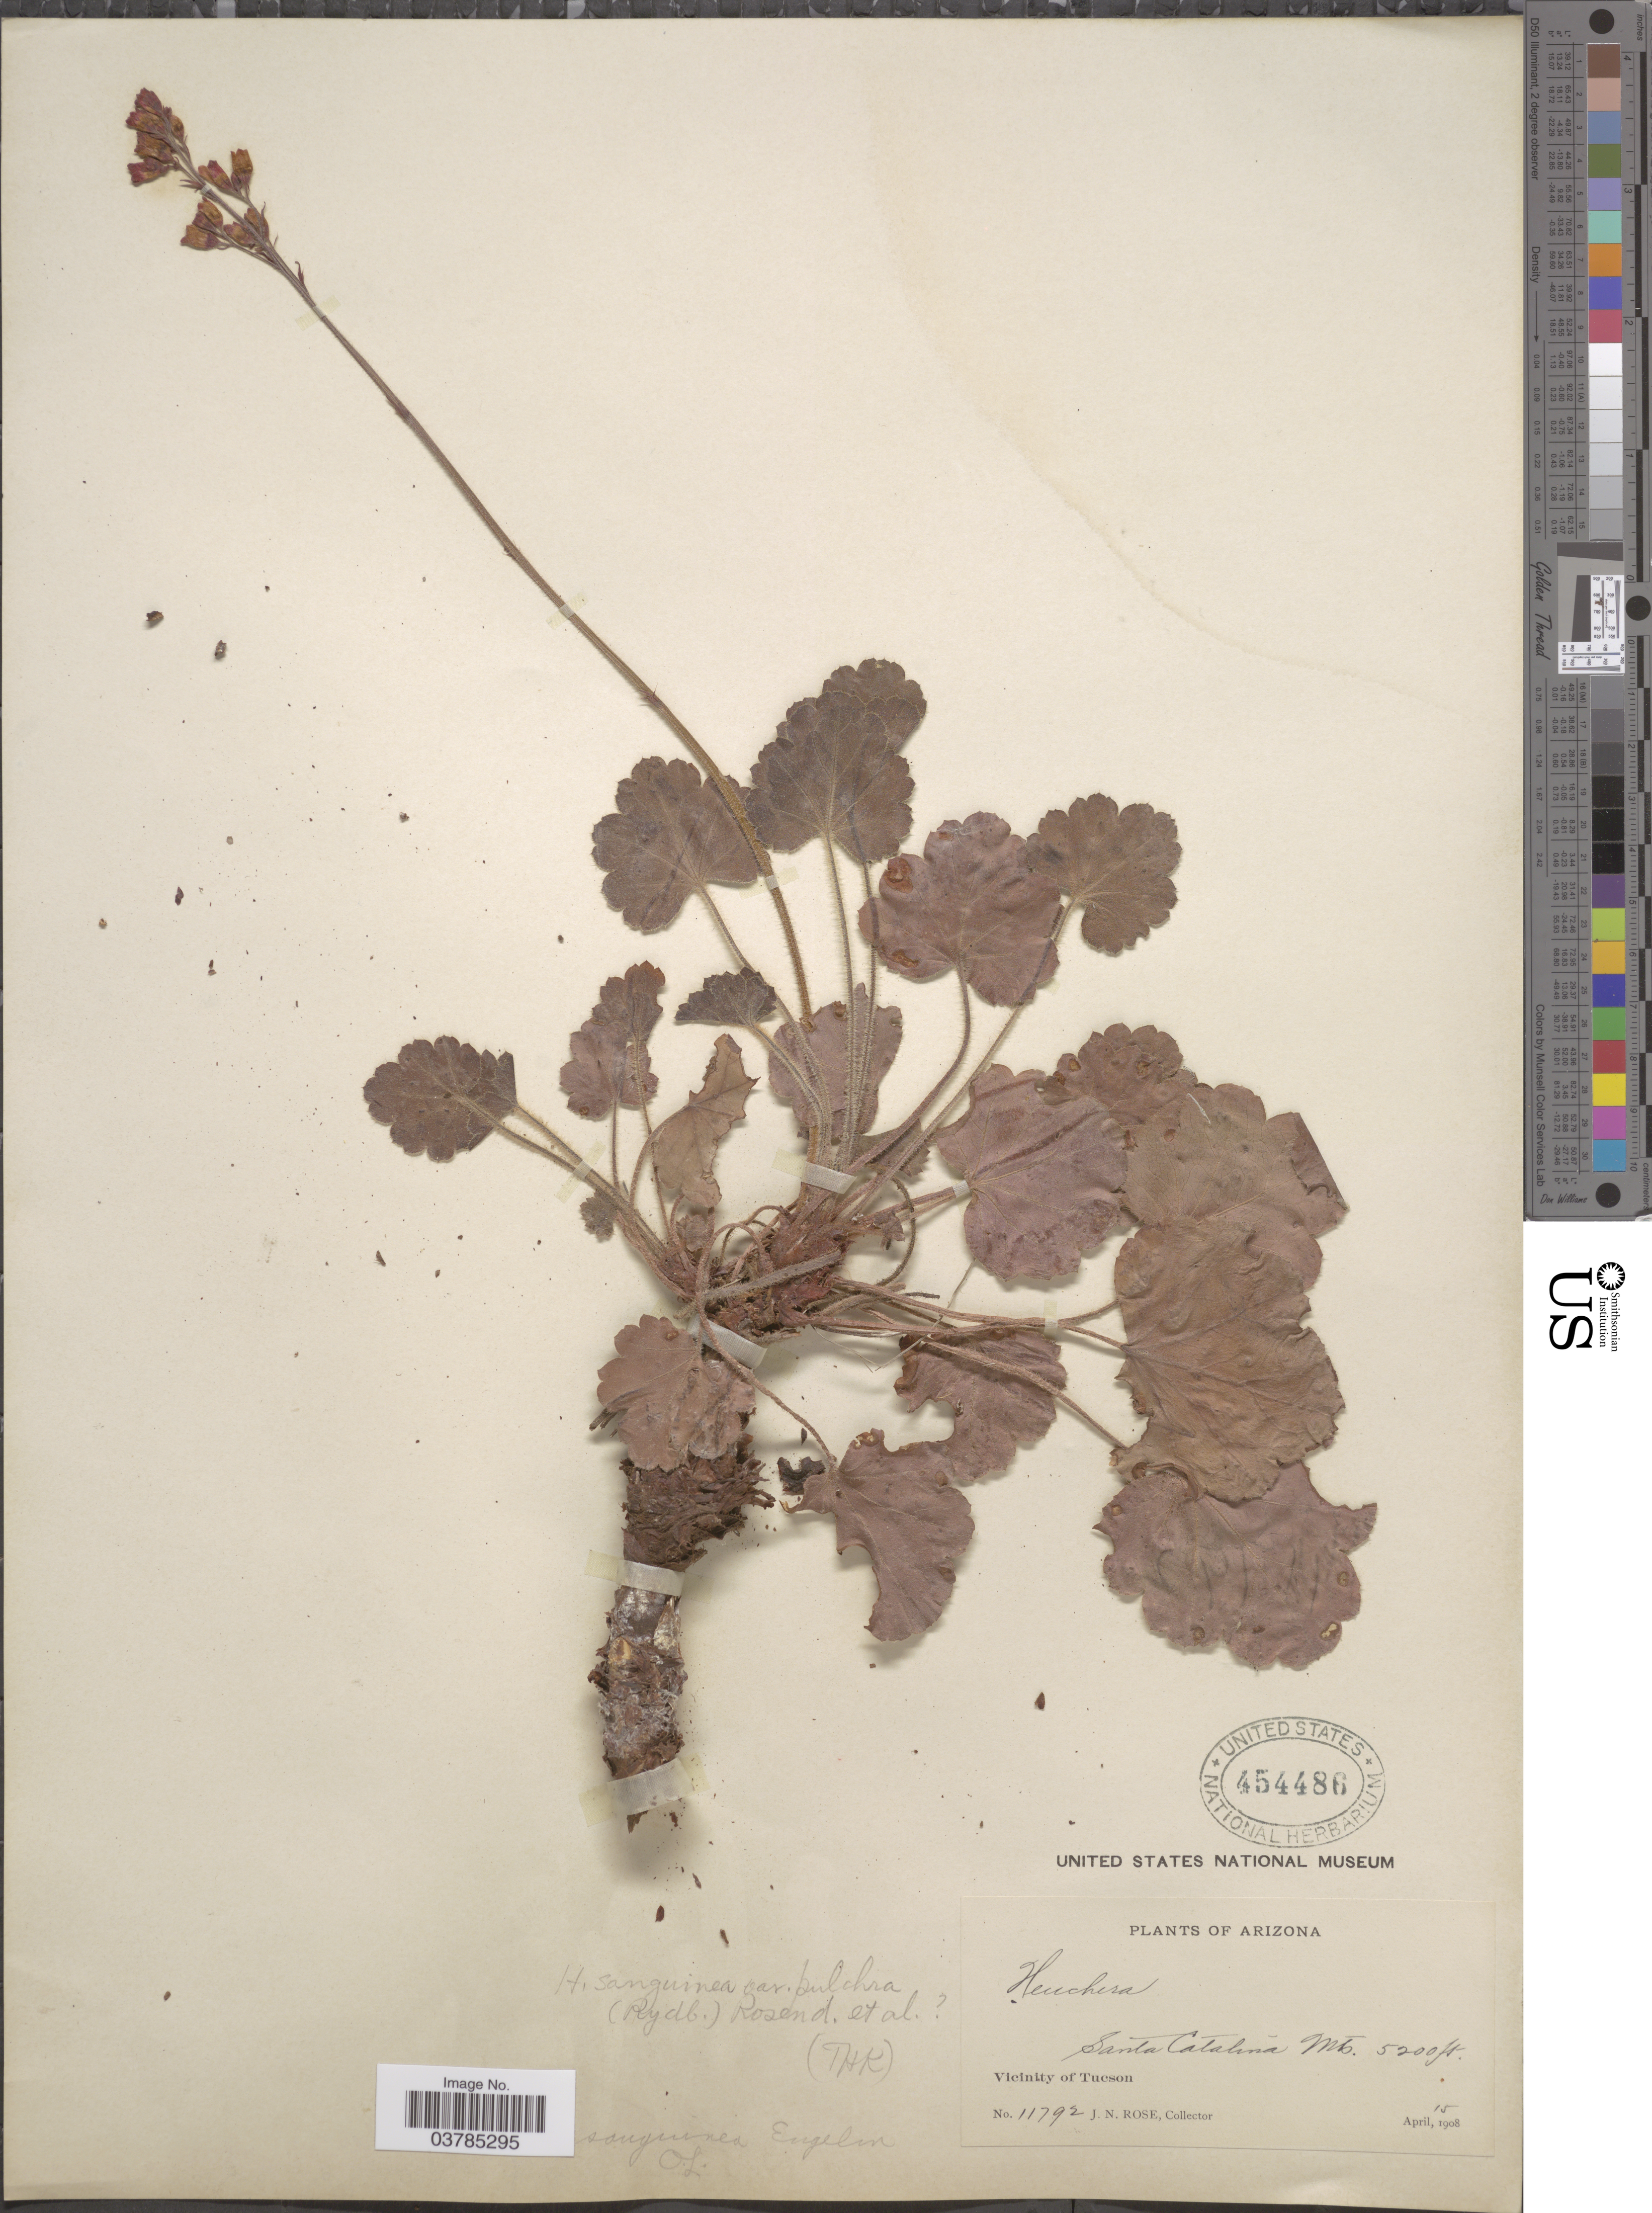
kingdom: Plantae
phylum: Tracheophyta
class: Magnoliopsida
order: Saxifragales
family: Saxifragaceae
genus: Heuchera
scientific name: Heuchera sanguinea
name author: Engelm.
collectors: J. N. Rose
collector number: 11792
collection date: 1908-04-15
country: United States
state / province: Arizona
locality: Santa Catalina Mts. Vicinity of Tucson.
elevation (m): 1585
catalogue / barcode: US 454486